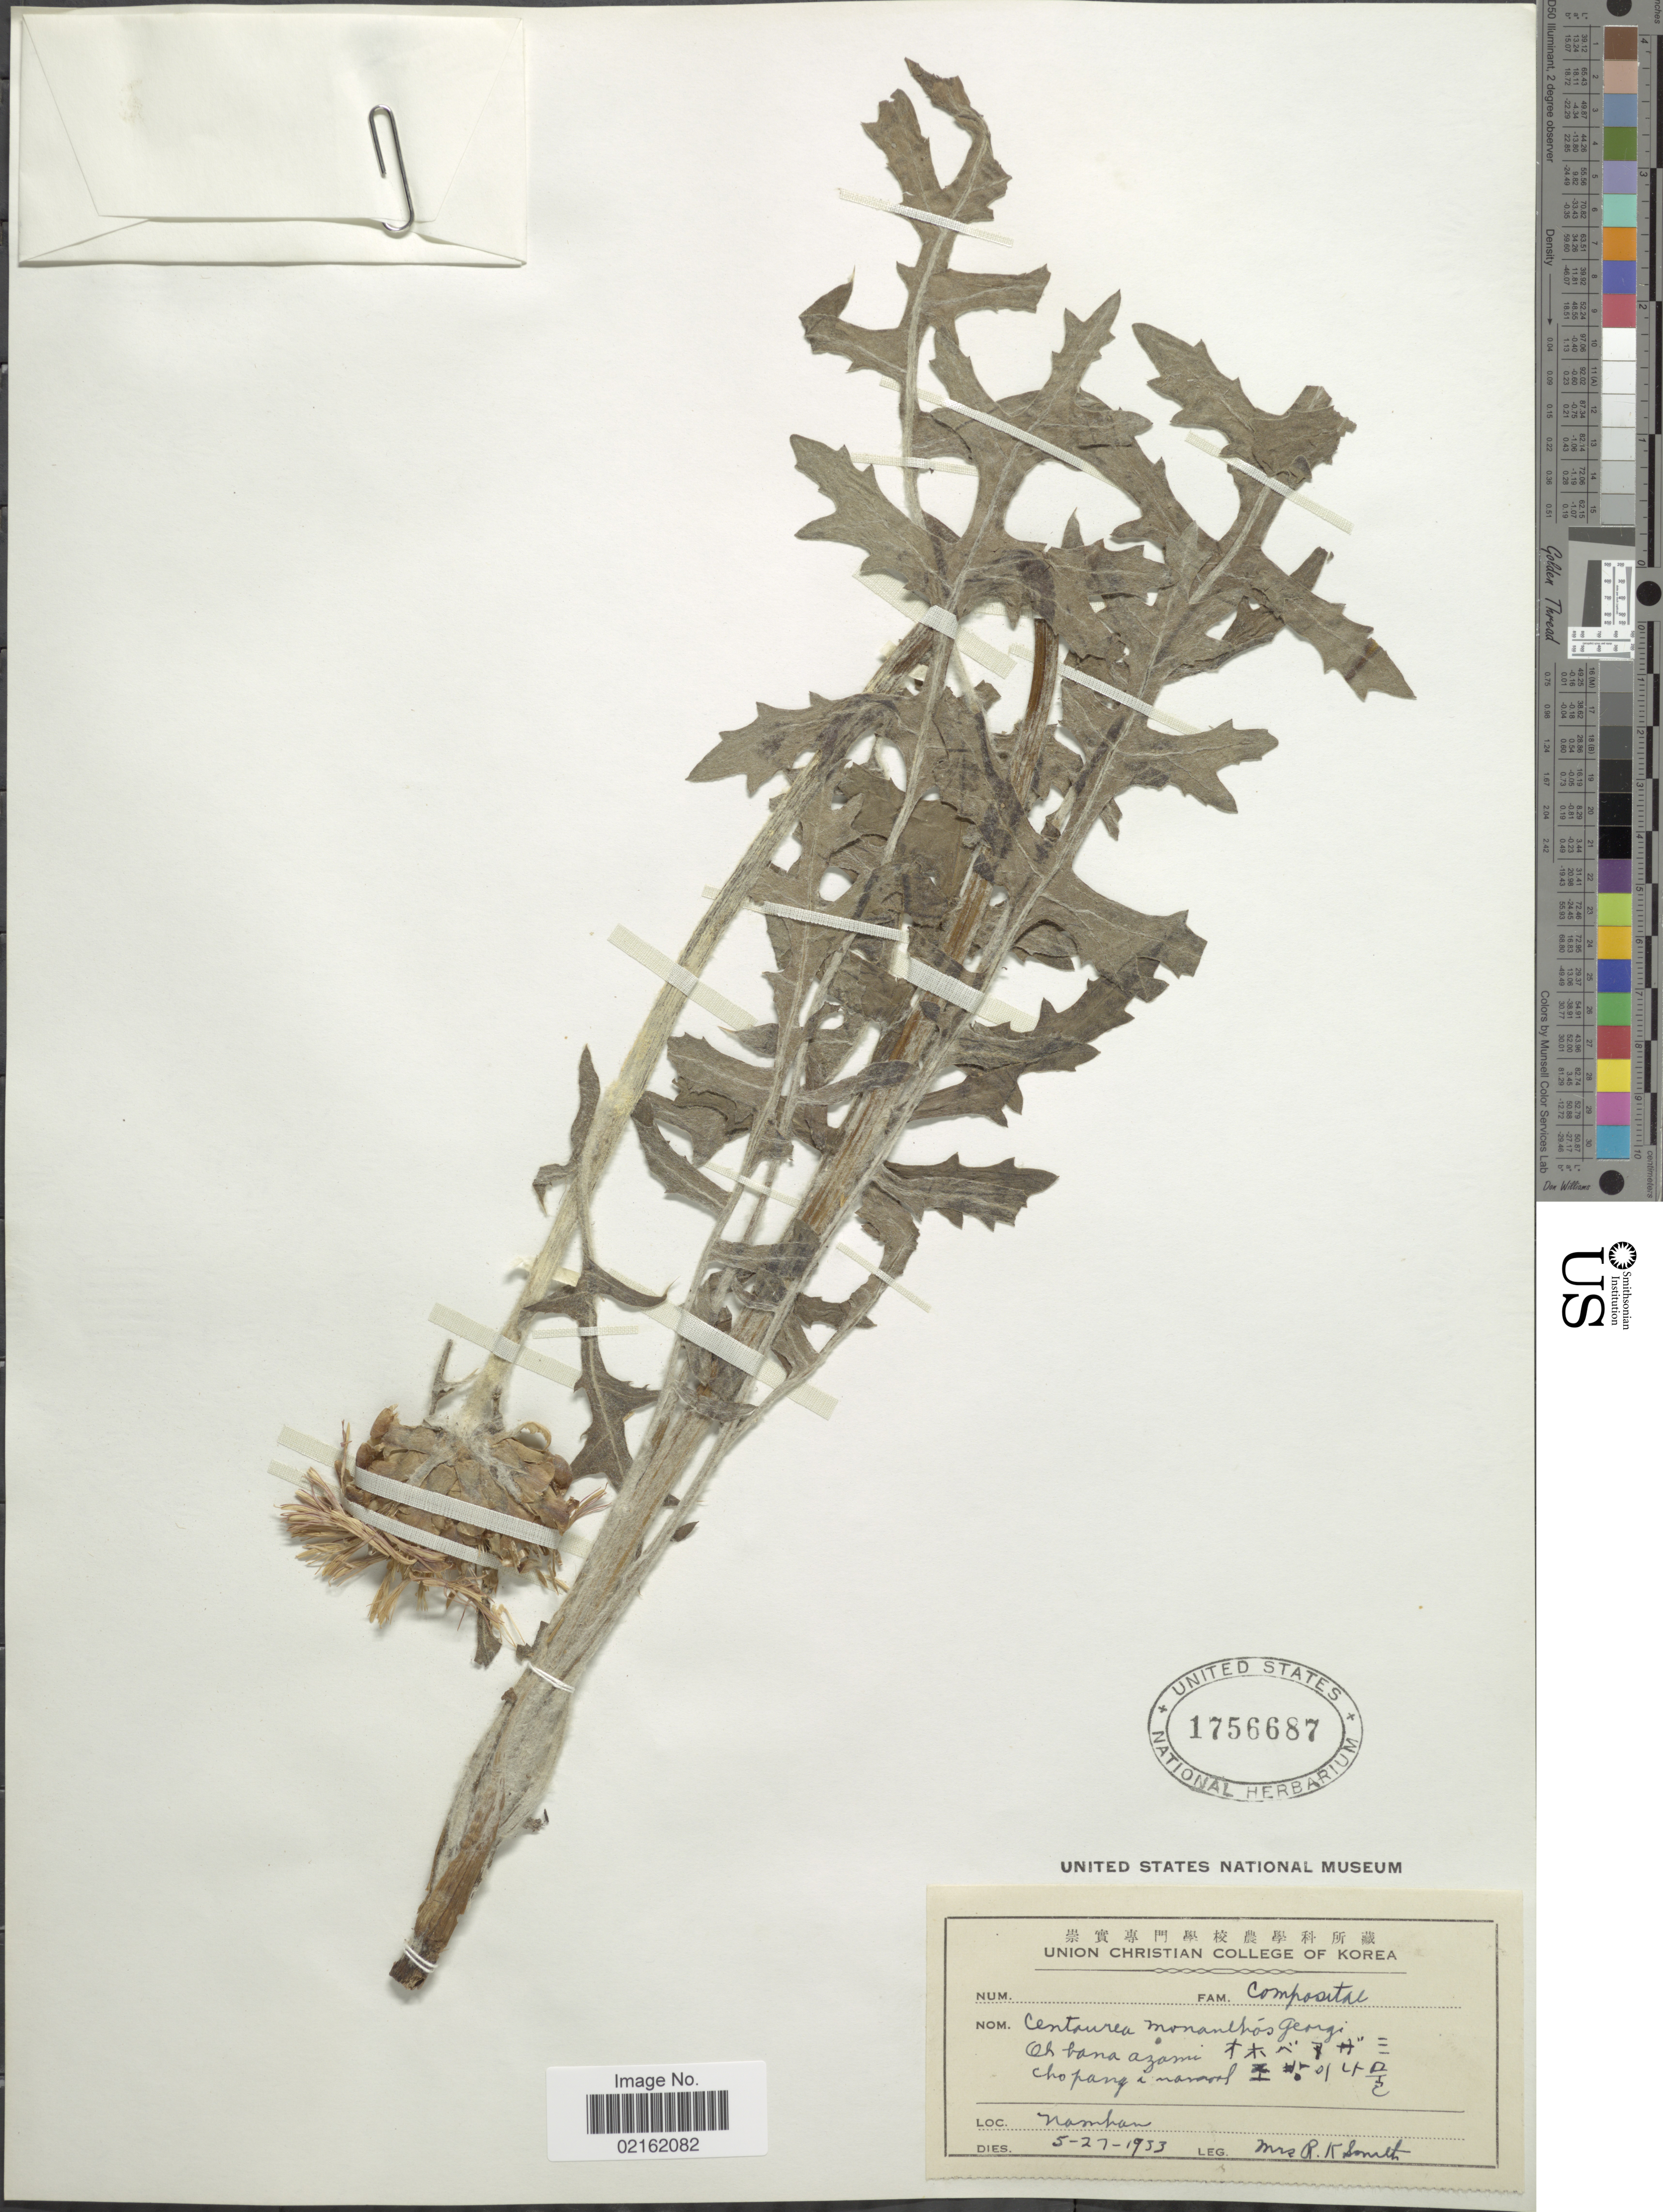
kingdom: Plantae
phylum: Tracheophyta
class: Magnoliopsida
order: Asterales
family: Asteraceae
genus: Leuzea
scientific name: Leuzea uniflora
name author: (L.) Holub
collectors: R. Smith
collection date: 1933-05-27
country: South Korea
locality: Namhan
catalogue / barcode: US 1756687